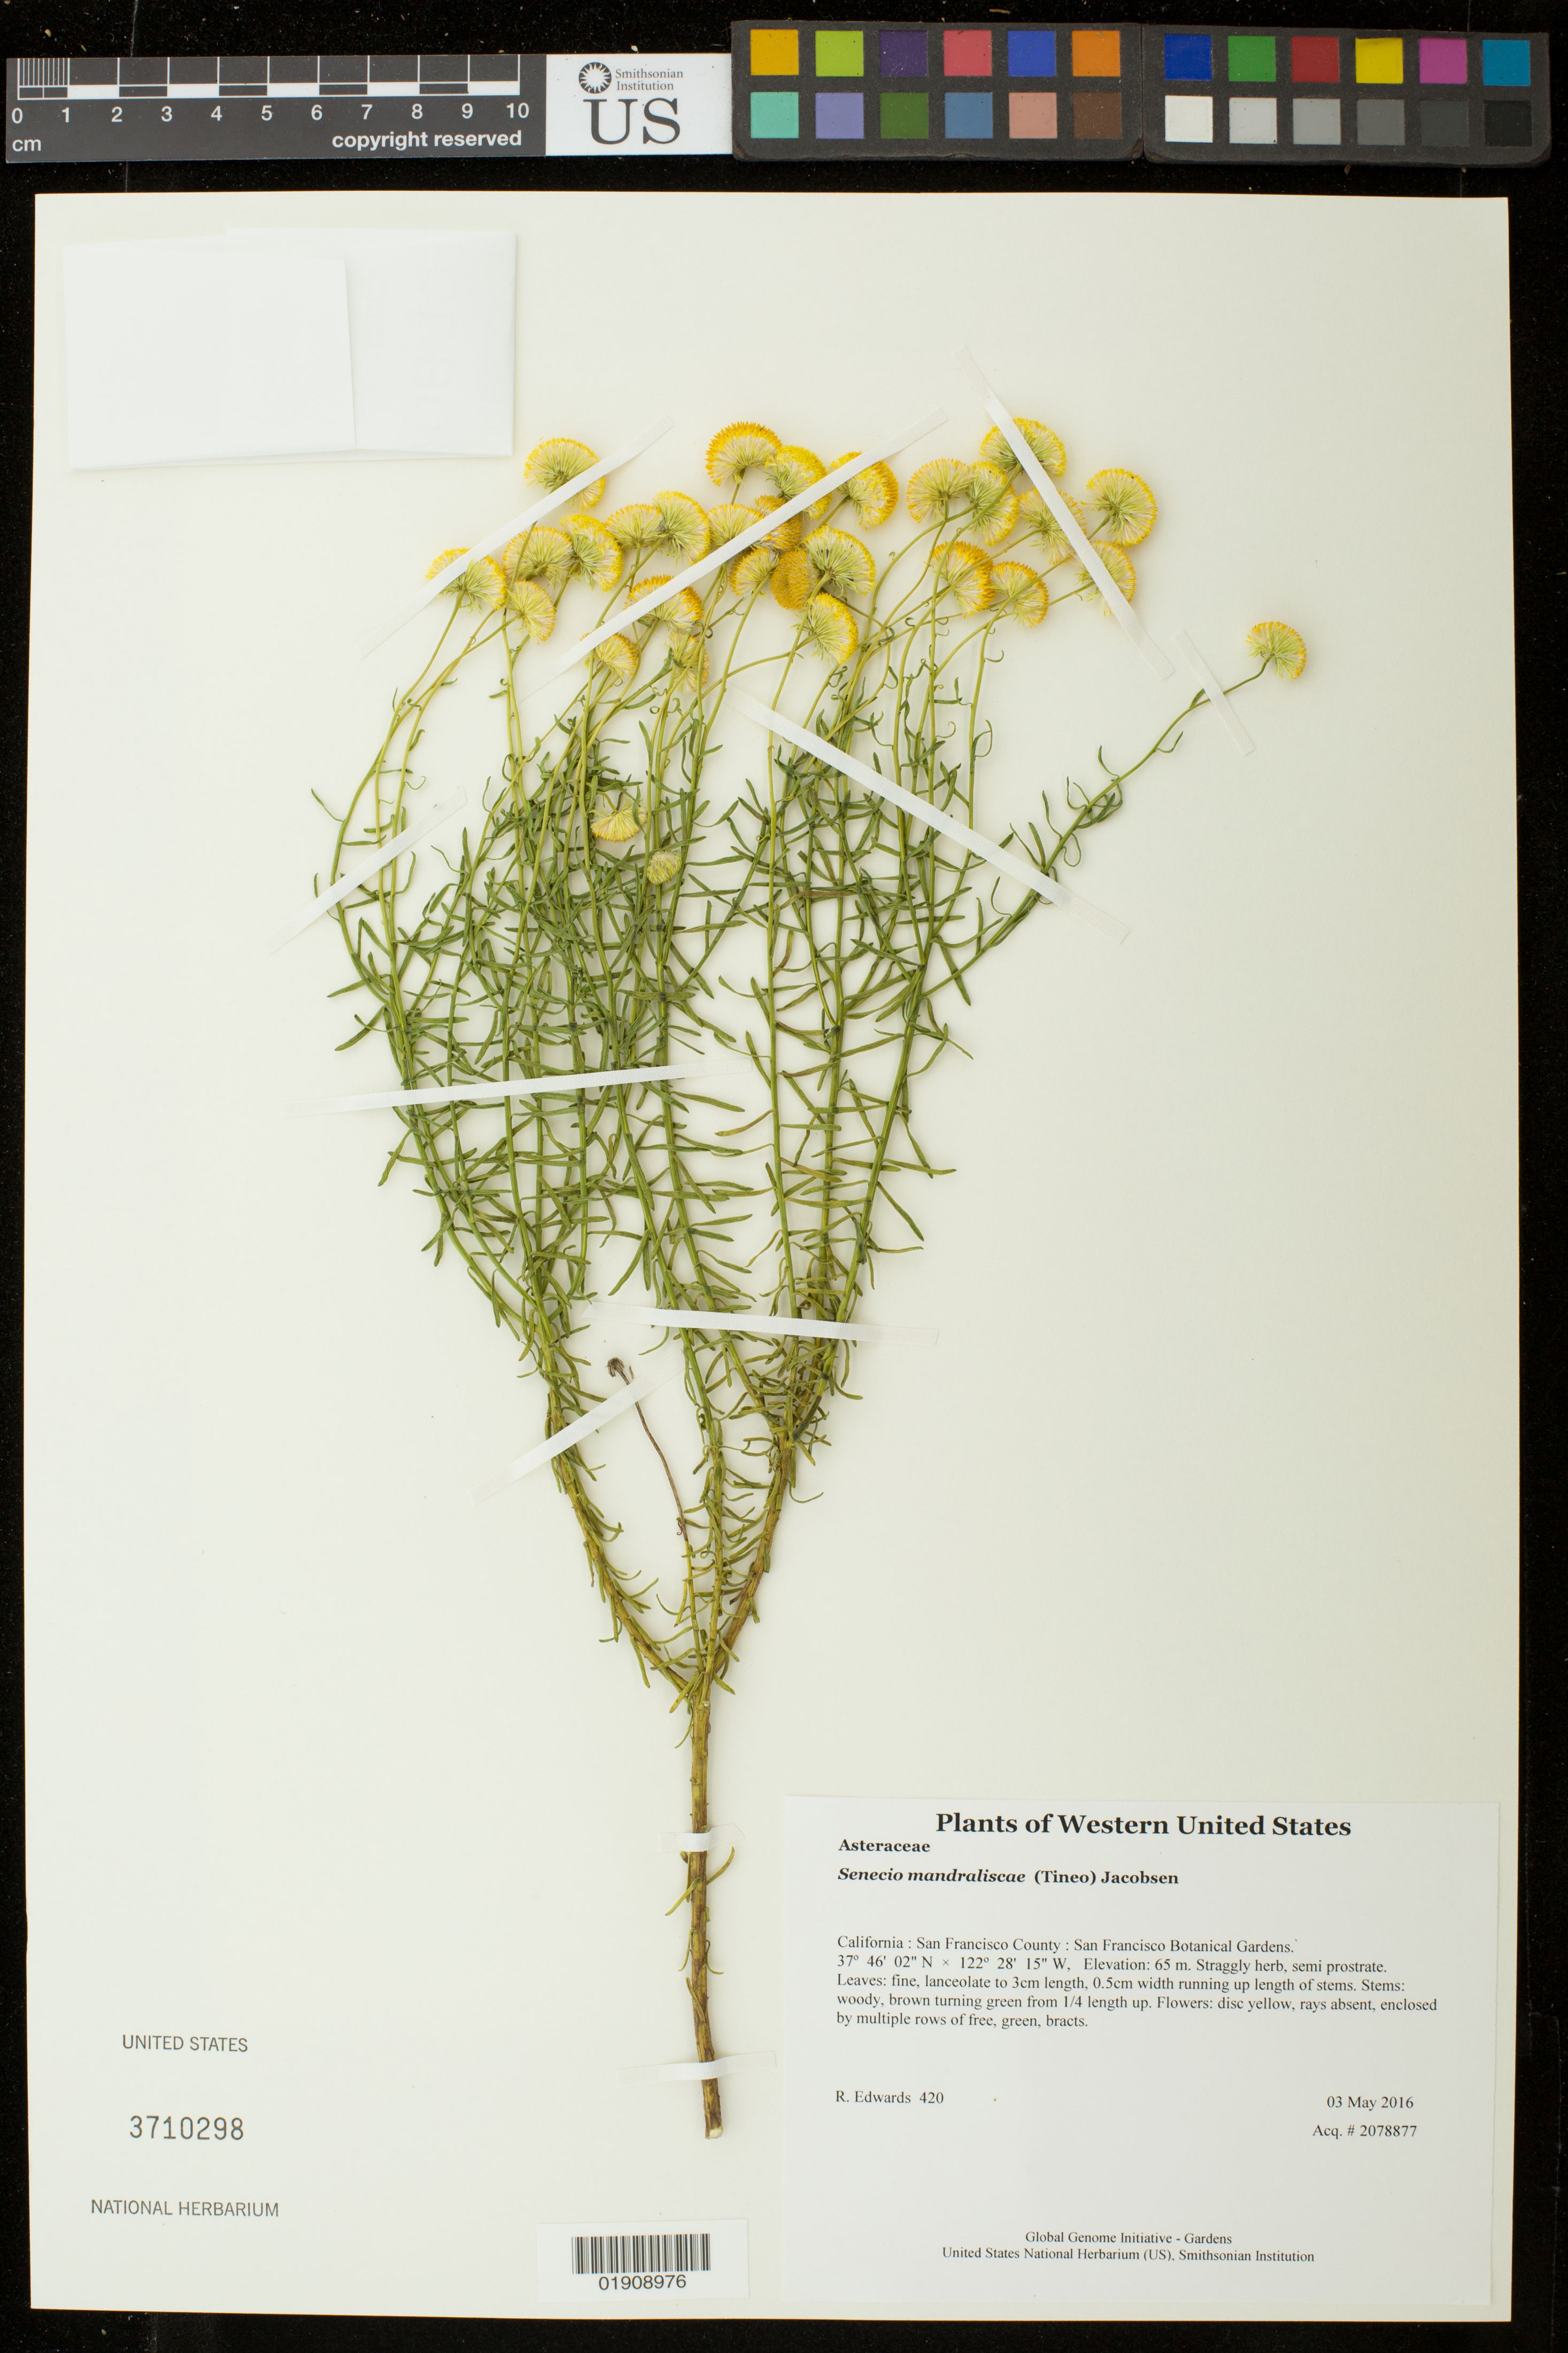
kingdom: Plantae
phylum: Tracheophyta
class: Magnoliopsida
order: Asterales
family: Asteraceae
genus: Kleinia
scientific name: Kleinia mandraliscae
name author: Tineo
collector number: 420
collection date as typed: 3 May 2016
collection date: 2016-05-03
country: United States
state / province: California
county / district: San Francisco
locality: San Francisco Botanical Gardens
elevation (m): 65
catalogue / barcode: US 3710298